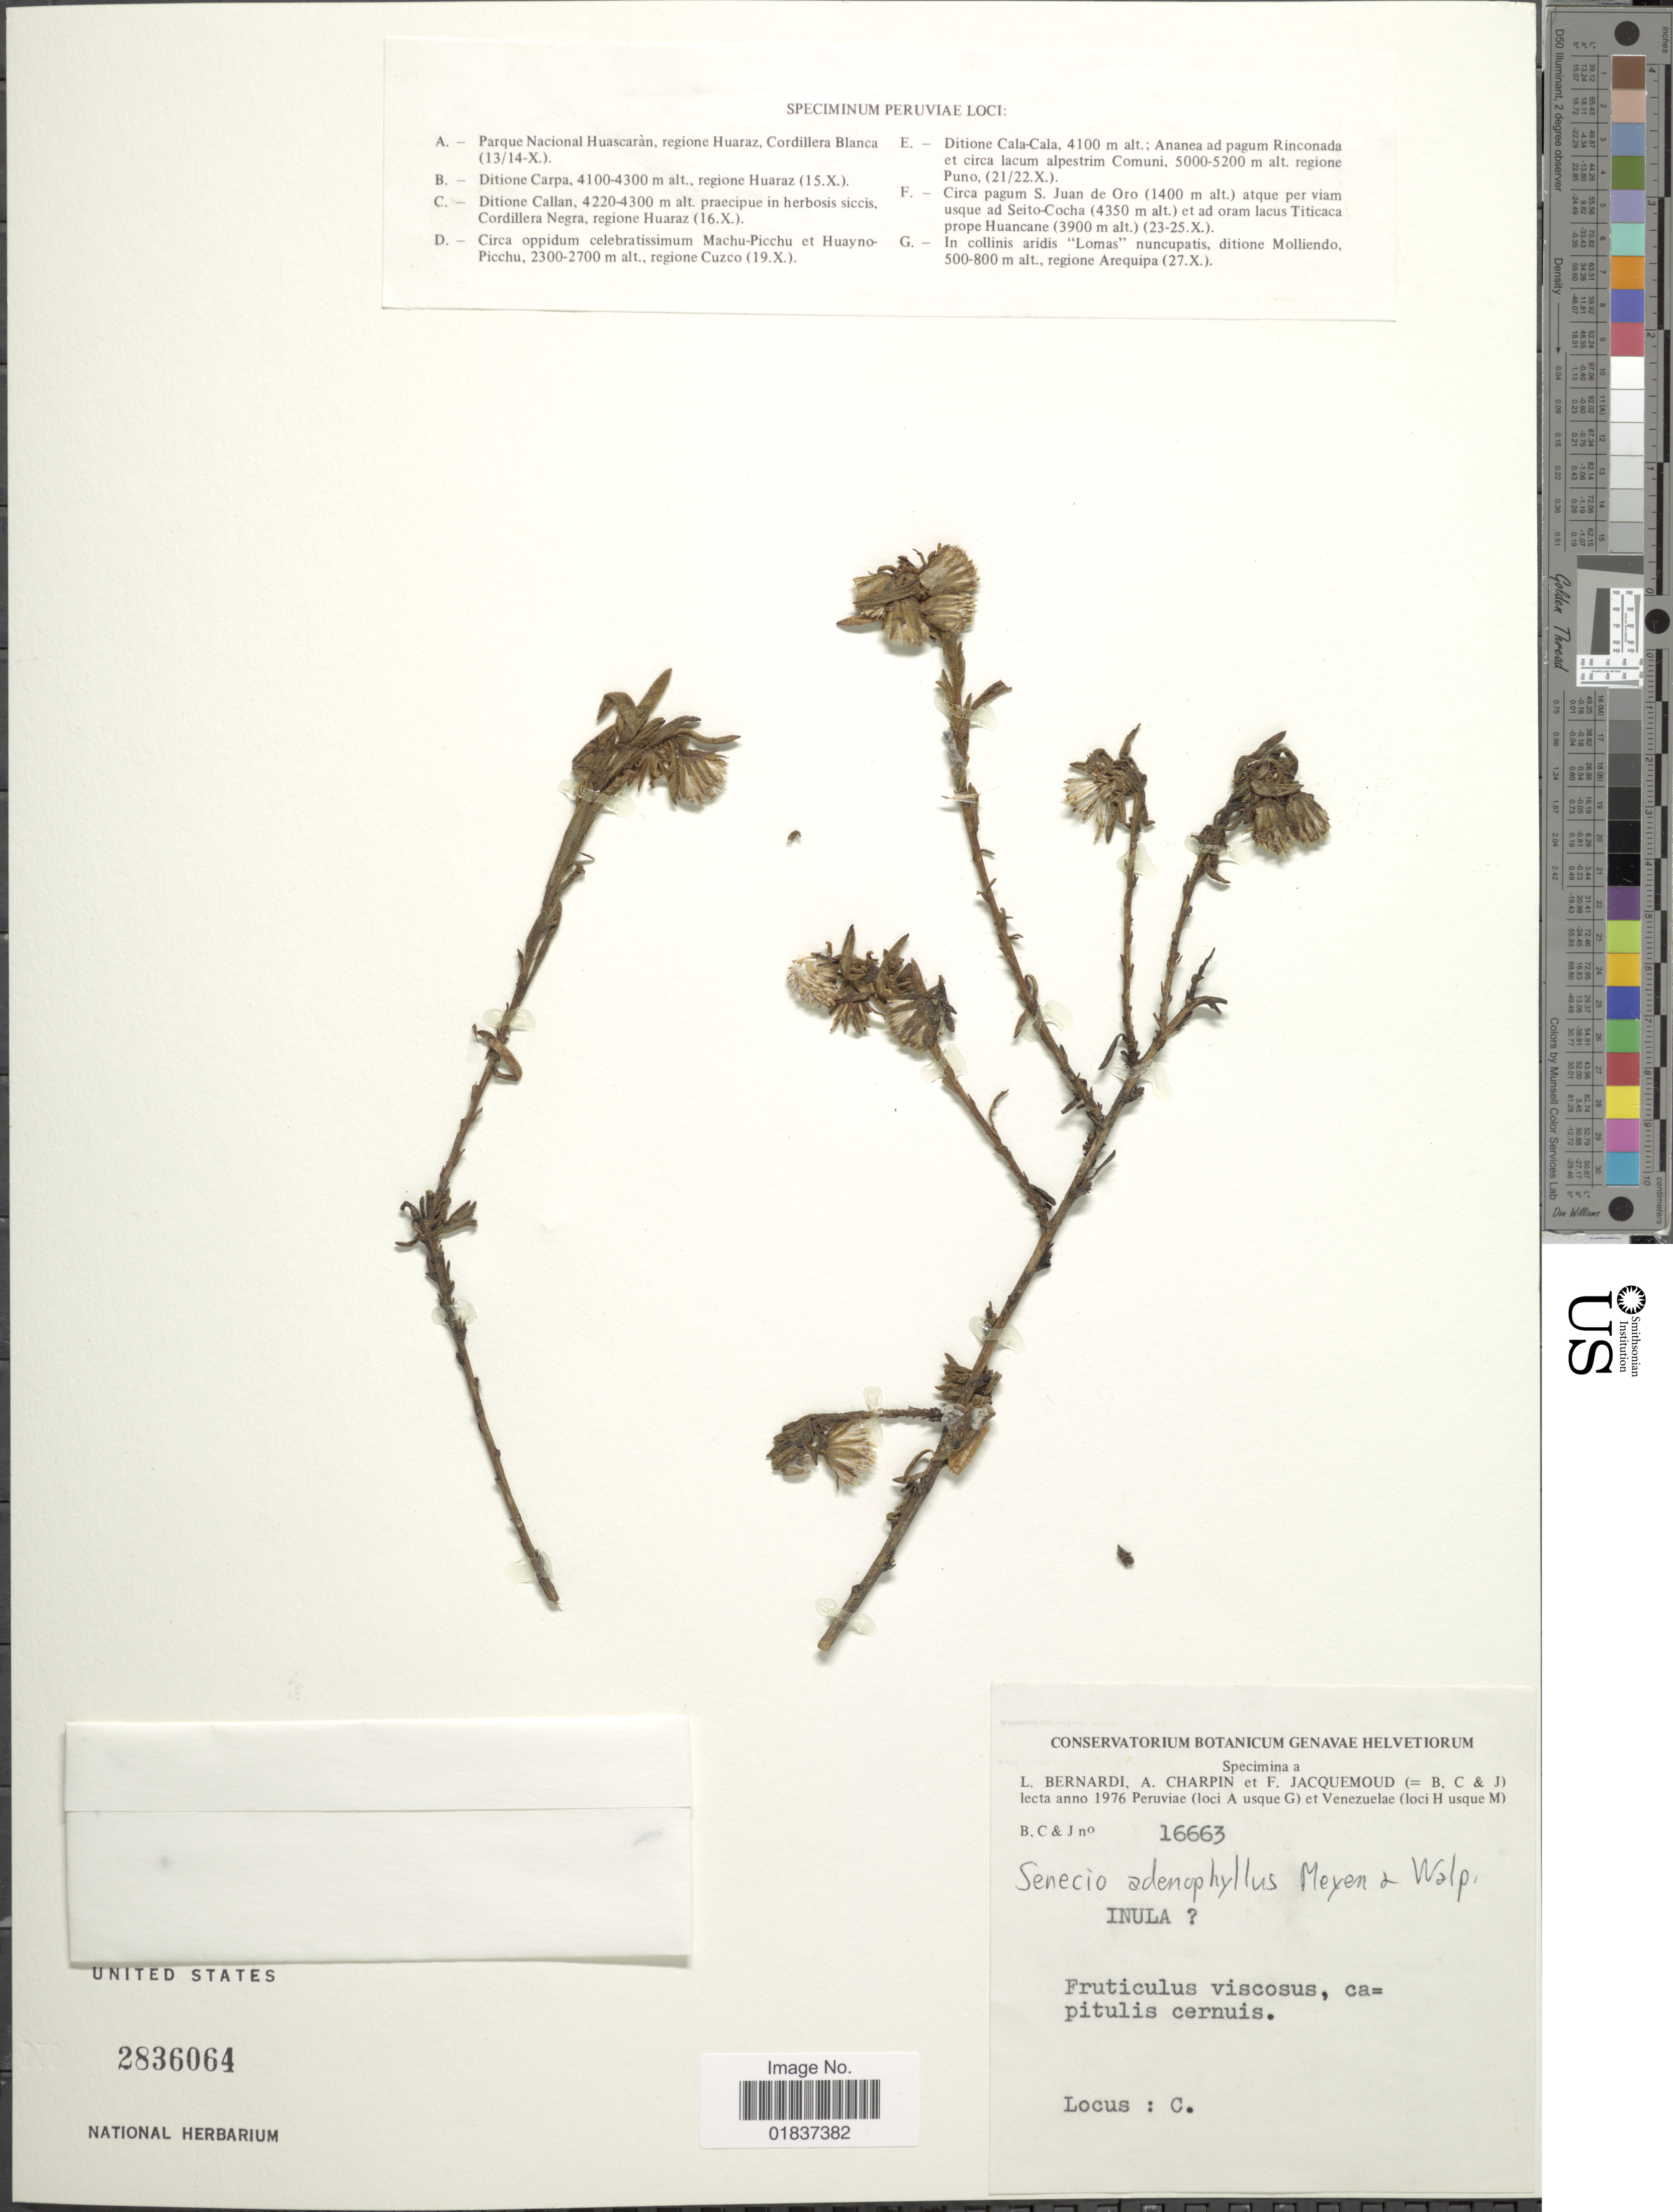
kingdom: Plantae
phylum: Tracheophyta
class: Magnoliopsida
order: Asterales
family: Asteraceae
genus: Senecio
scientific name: Senecio adenophyllus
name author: Meyen & Walp.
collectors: L. Bernardi, A. Charpin & F. Jacquemoud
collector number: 16663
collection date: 1976-10-16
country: Peru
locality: Ditione Callan. Cordillera Negra, regione Huaraz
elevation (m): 4220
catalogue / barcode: US 2836064